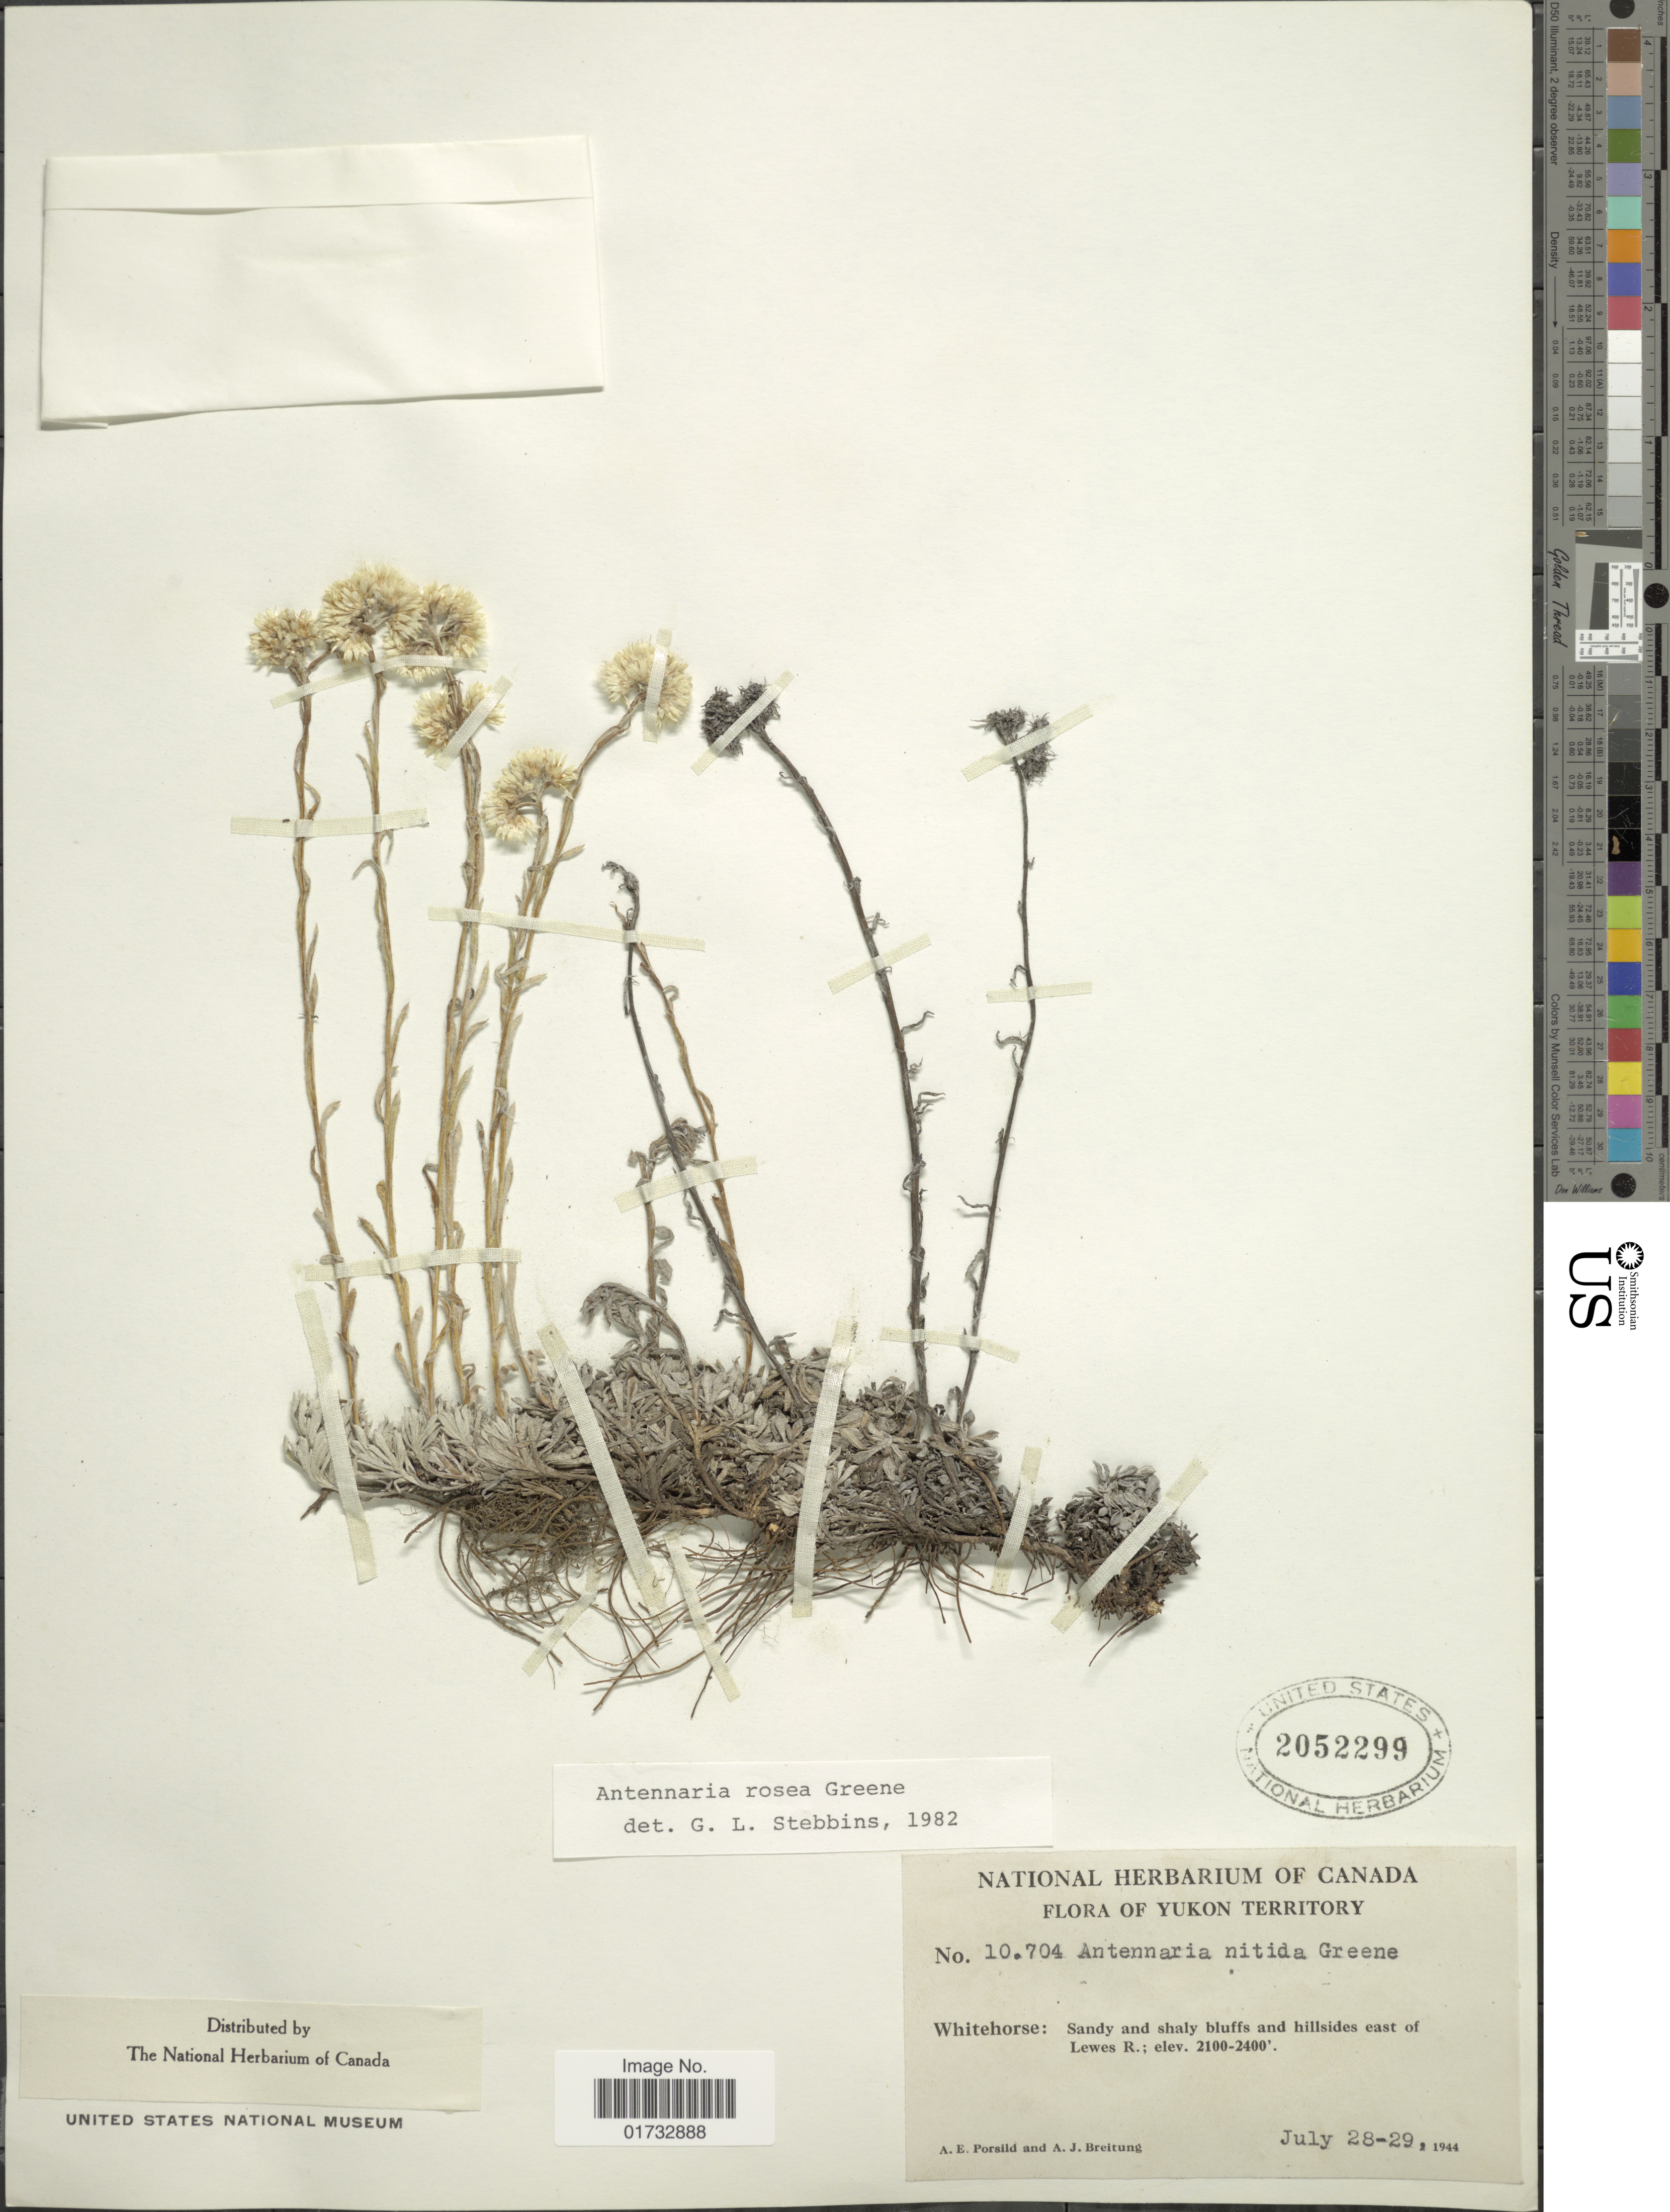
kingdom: Plantae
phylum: Tracheophyta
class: Magnoliopsida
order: Asterales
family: Asteraceae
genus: Antennaria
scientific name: Antennaria rosea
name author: Greene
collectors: A. E. Porsild & A. Breitung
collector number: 10704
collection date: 1944-07-28/1944-07-29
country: Canada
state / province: Yukon Territory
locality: Whitehorse: Sandy and shaly bluffs and hillsides east of Lewes R.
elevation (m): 640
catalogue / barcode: US 2052299